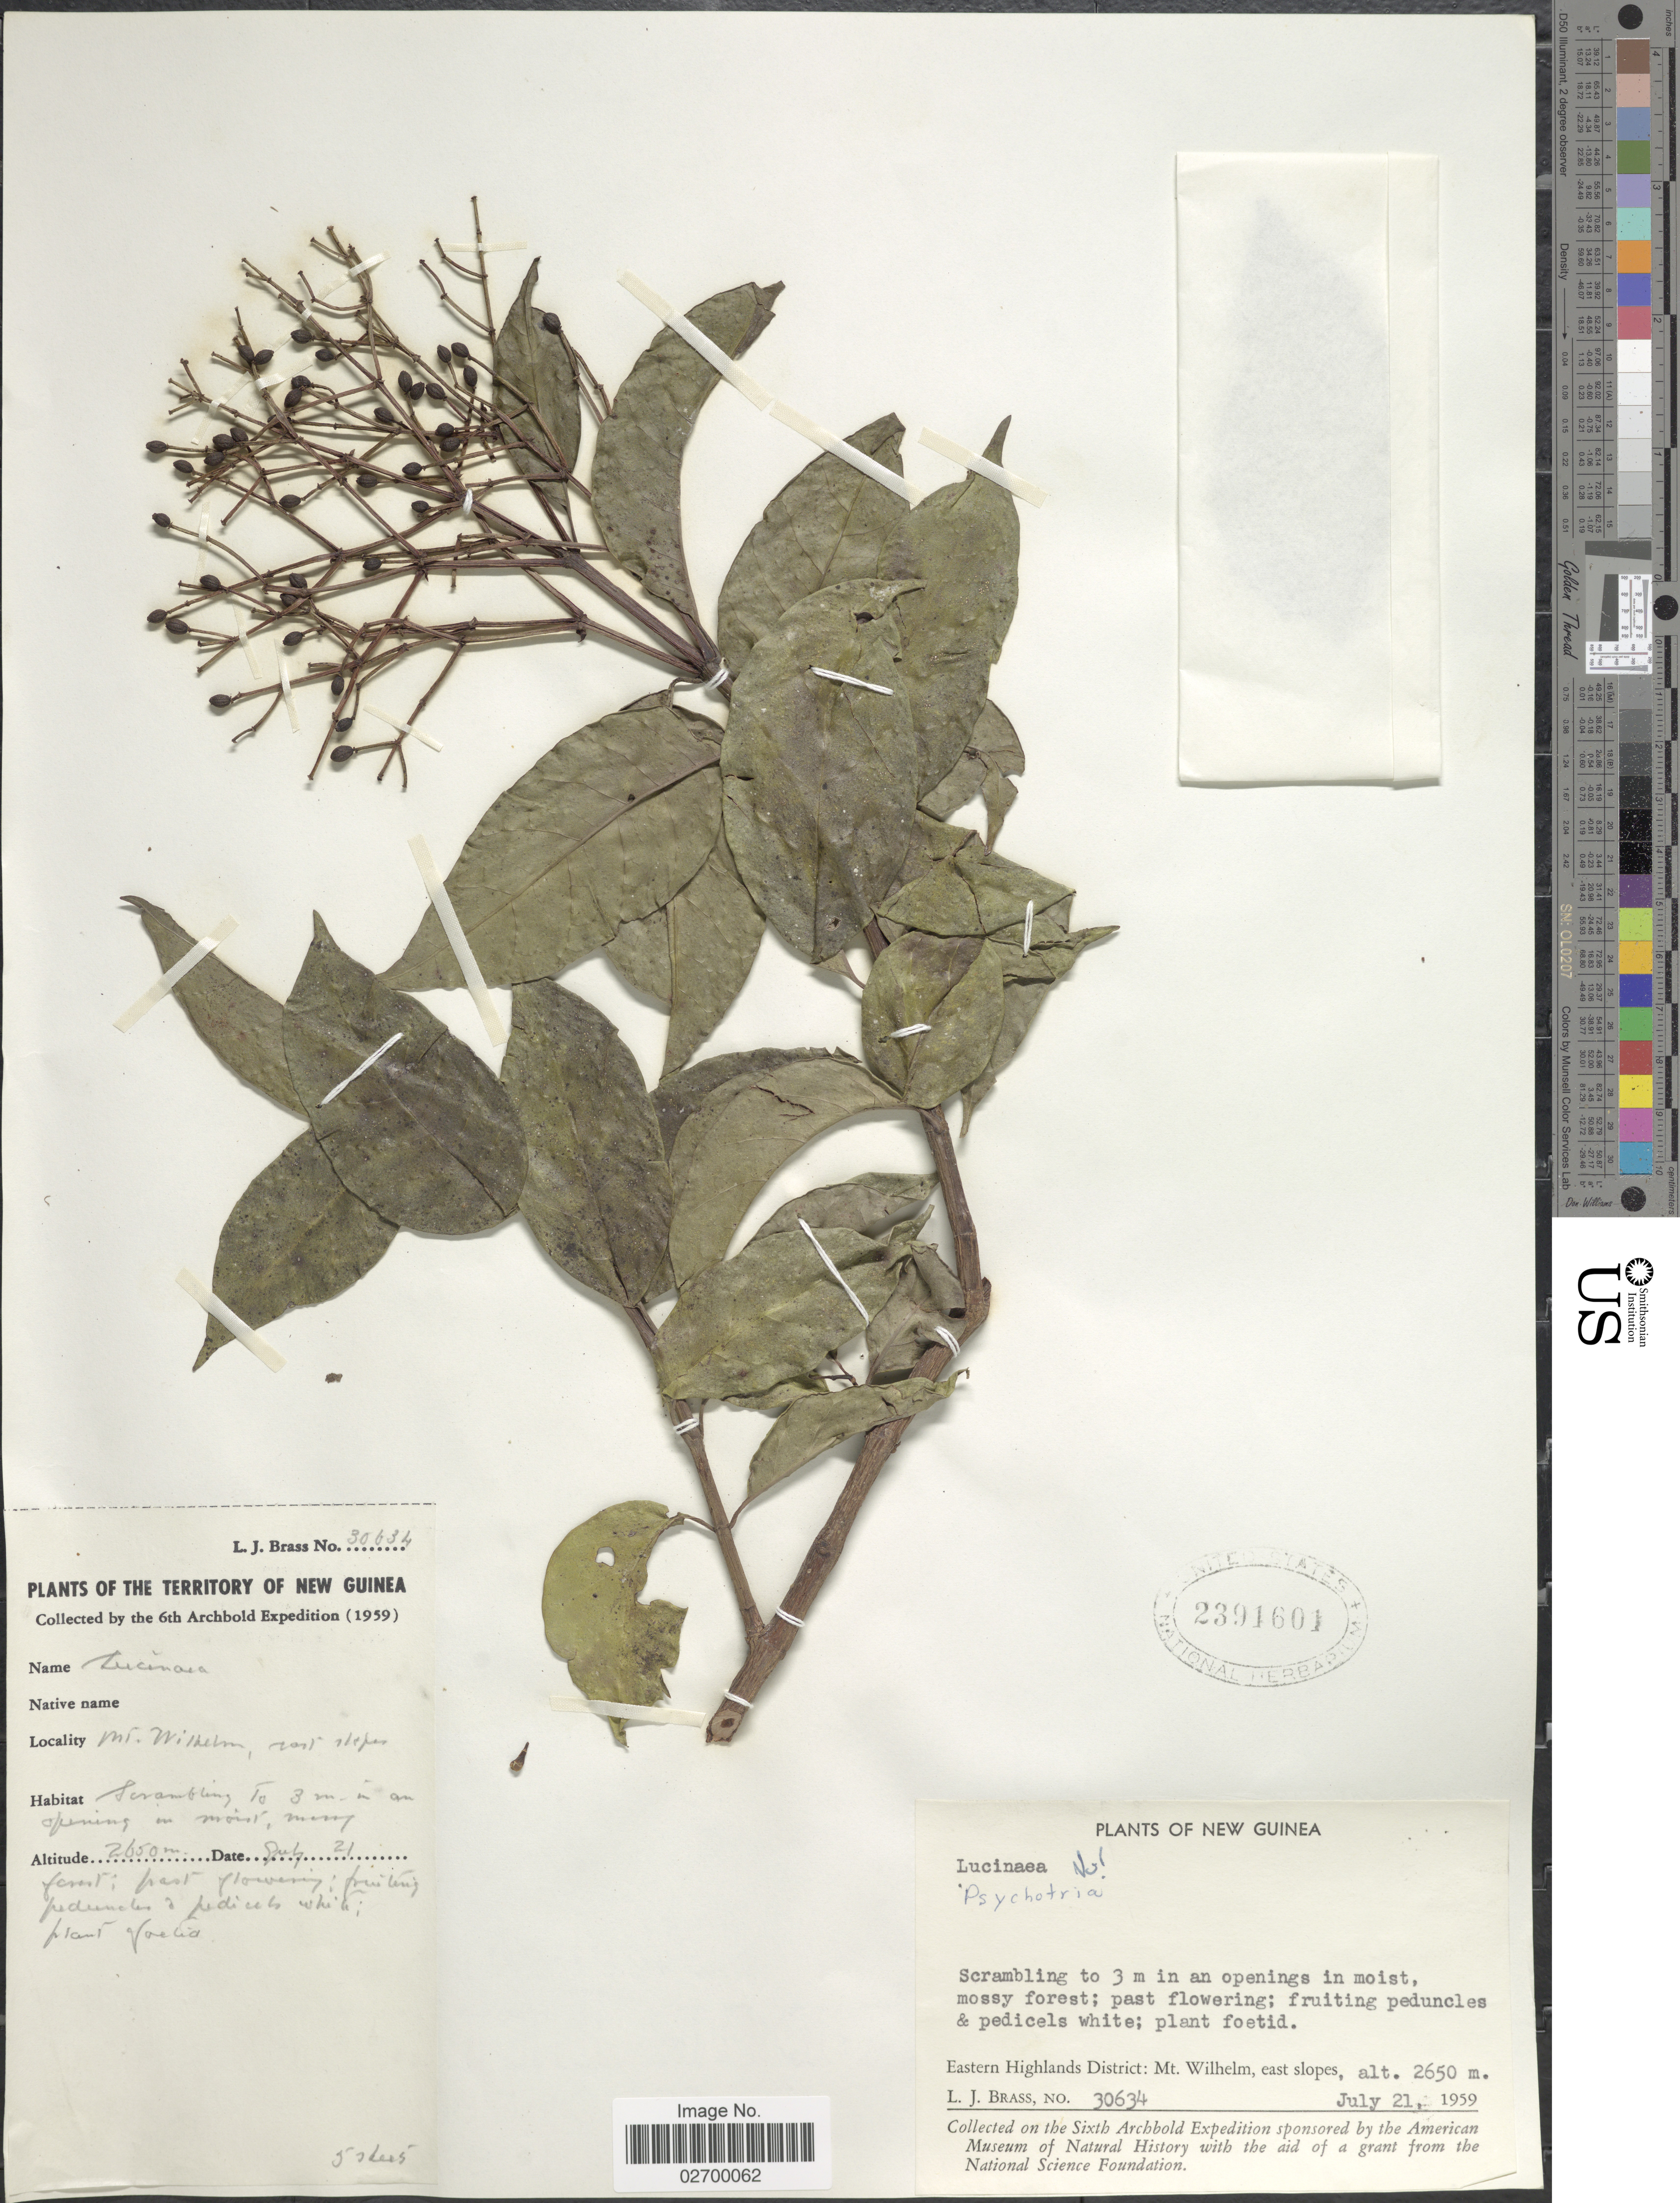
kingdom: Plantae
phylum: Tracheophyta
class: Magnoliopsida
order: Gentianales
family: Rubiaceae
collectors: L. J. Brass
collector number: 30634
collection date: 1959-07-21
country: Papua New Guinea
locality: New Guinea. Eastern Highlands District: Mt. Wilhelm, east slopes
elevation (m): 2650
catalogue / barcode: US 2391601